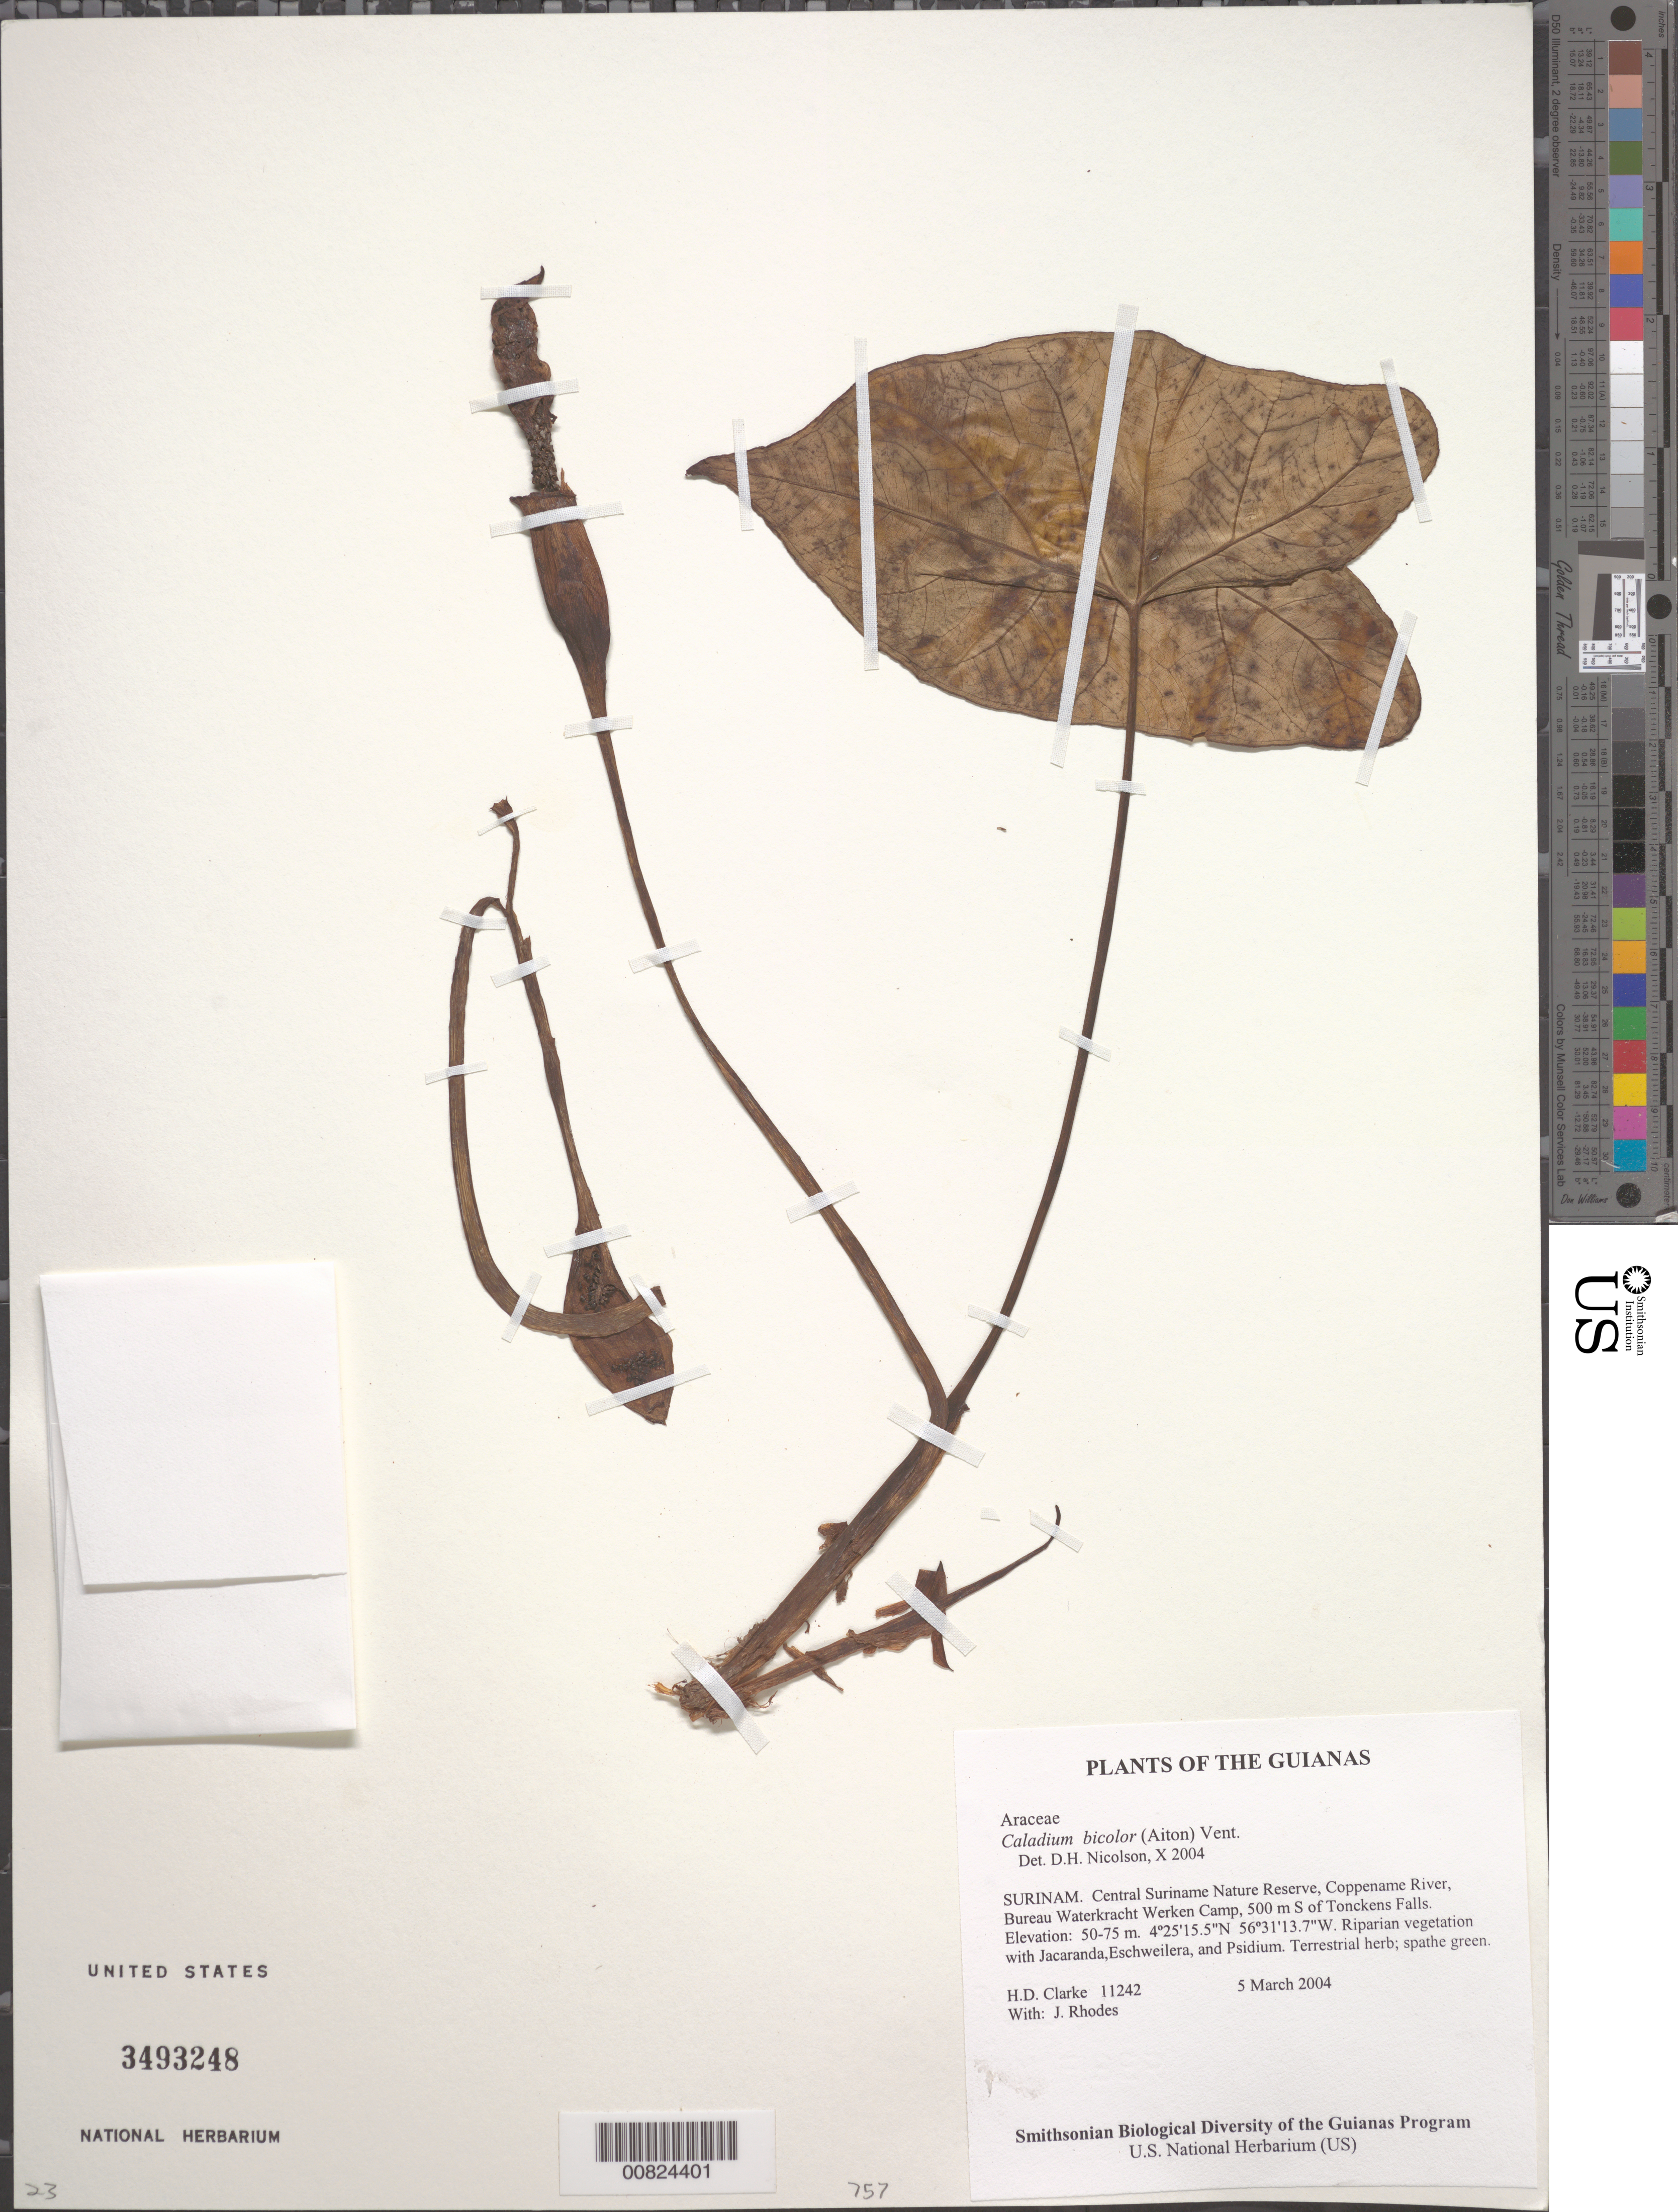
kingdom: Plantae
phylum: Tracheophyta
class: Liliopsida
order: Alismatales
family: Araceae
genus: Caladium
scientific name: Caladium bicolor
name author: (Aiton) Vent.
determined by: Nicolson, Dan H.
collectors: H. D. Clarke & J. Rhodes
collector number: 11242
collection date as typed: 5 March 2004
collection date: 2004-03-05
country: Suriname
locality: Central Suriname Nature Reserve, Coppename River, Bureau Waterkracht Werken Camp, 500 m S of Tonckens Falls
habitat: Riparian vegetation with Jacaranda,Eschweilera, and Psidium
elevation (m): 50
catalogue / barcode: US 3493248